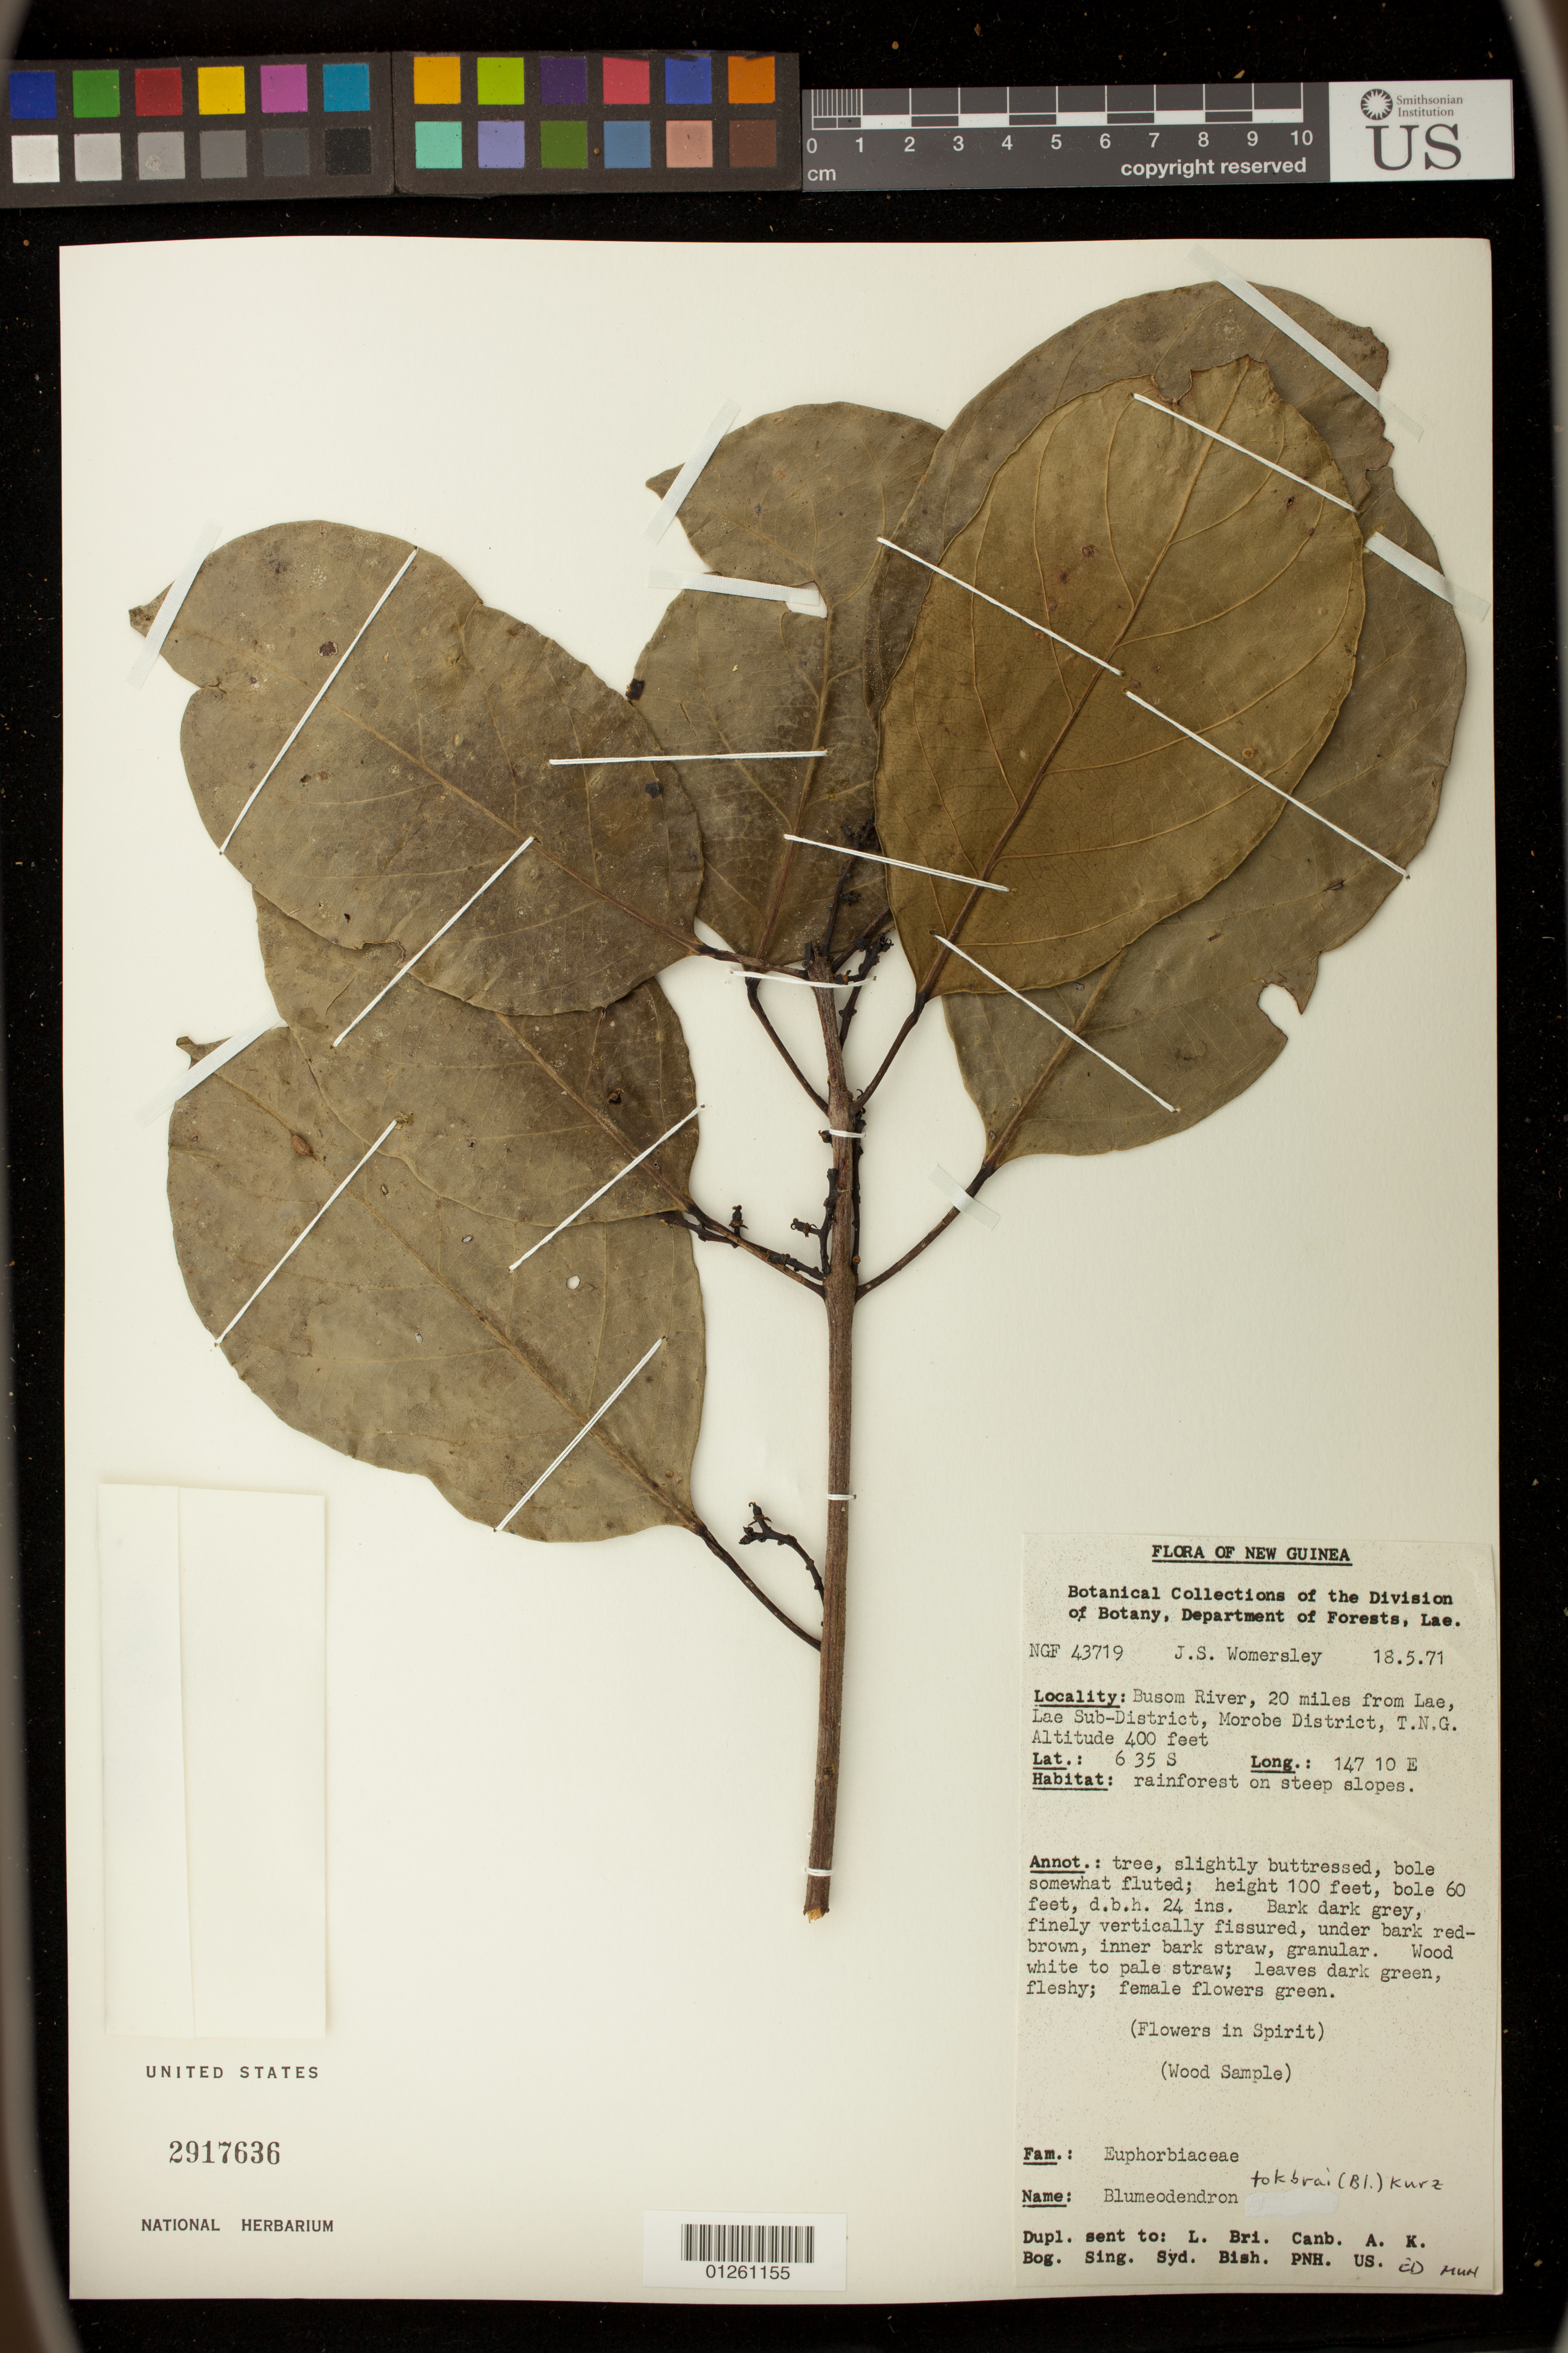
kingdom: Plantae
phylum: Tracheophyta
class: Magnoliopsida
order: Malpighiales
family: Euphorbiaceae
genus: Blumeodendron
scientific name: Blumeodendron tokbrai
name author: (Blume) Kurz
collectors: J. S. Womersley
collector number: NGF 43719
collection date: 1971-05-18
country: Papua New Guinea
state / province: Morobe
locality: Busom River, 20 miles from Lae, Lae Sub-District, T.N.G.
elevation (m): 122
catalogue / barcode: US 2917636